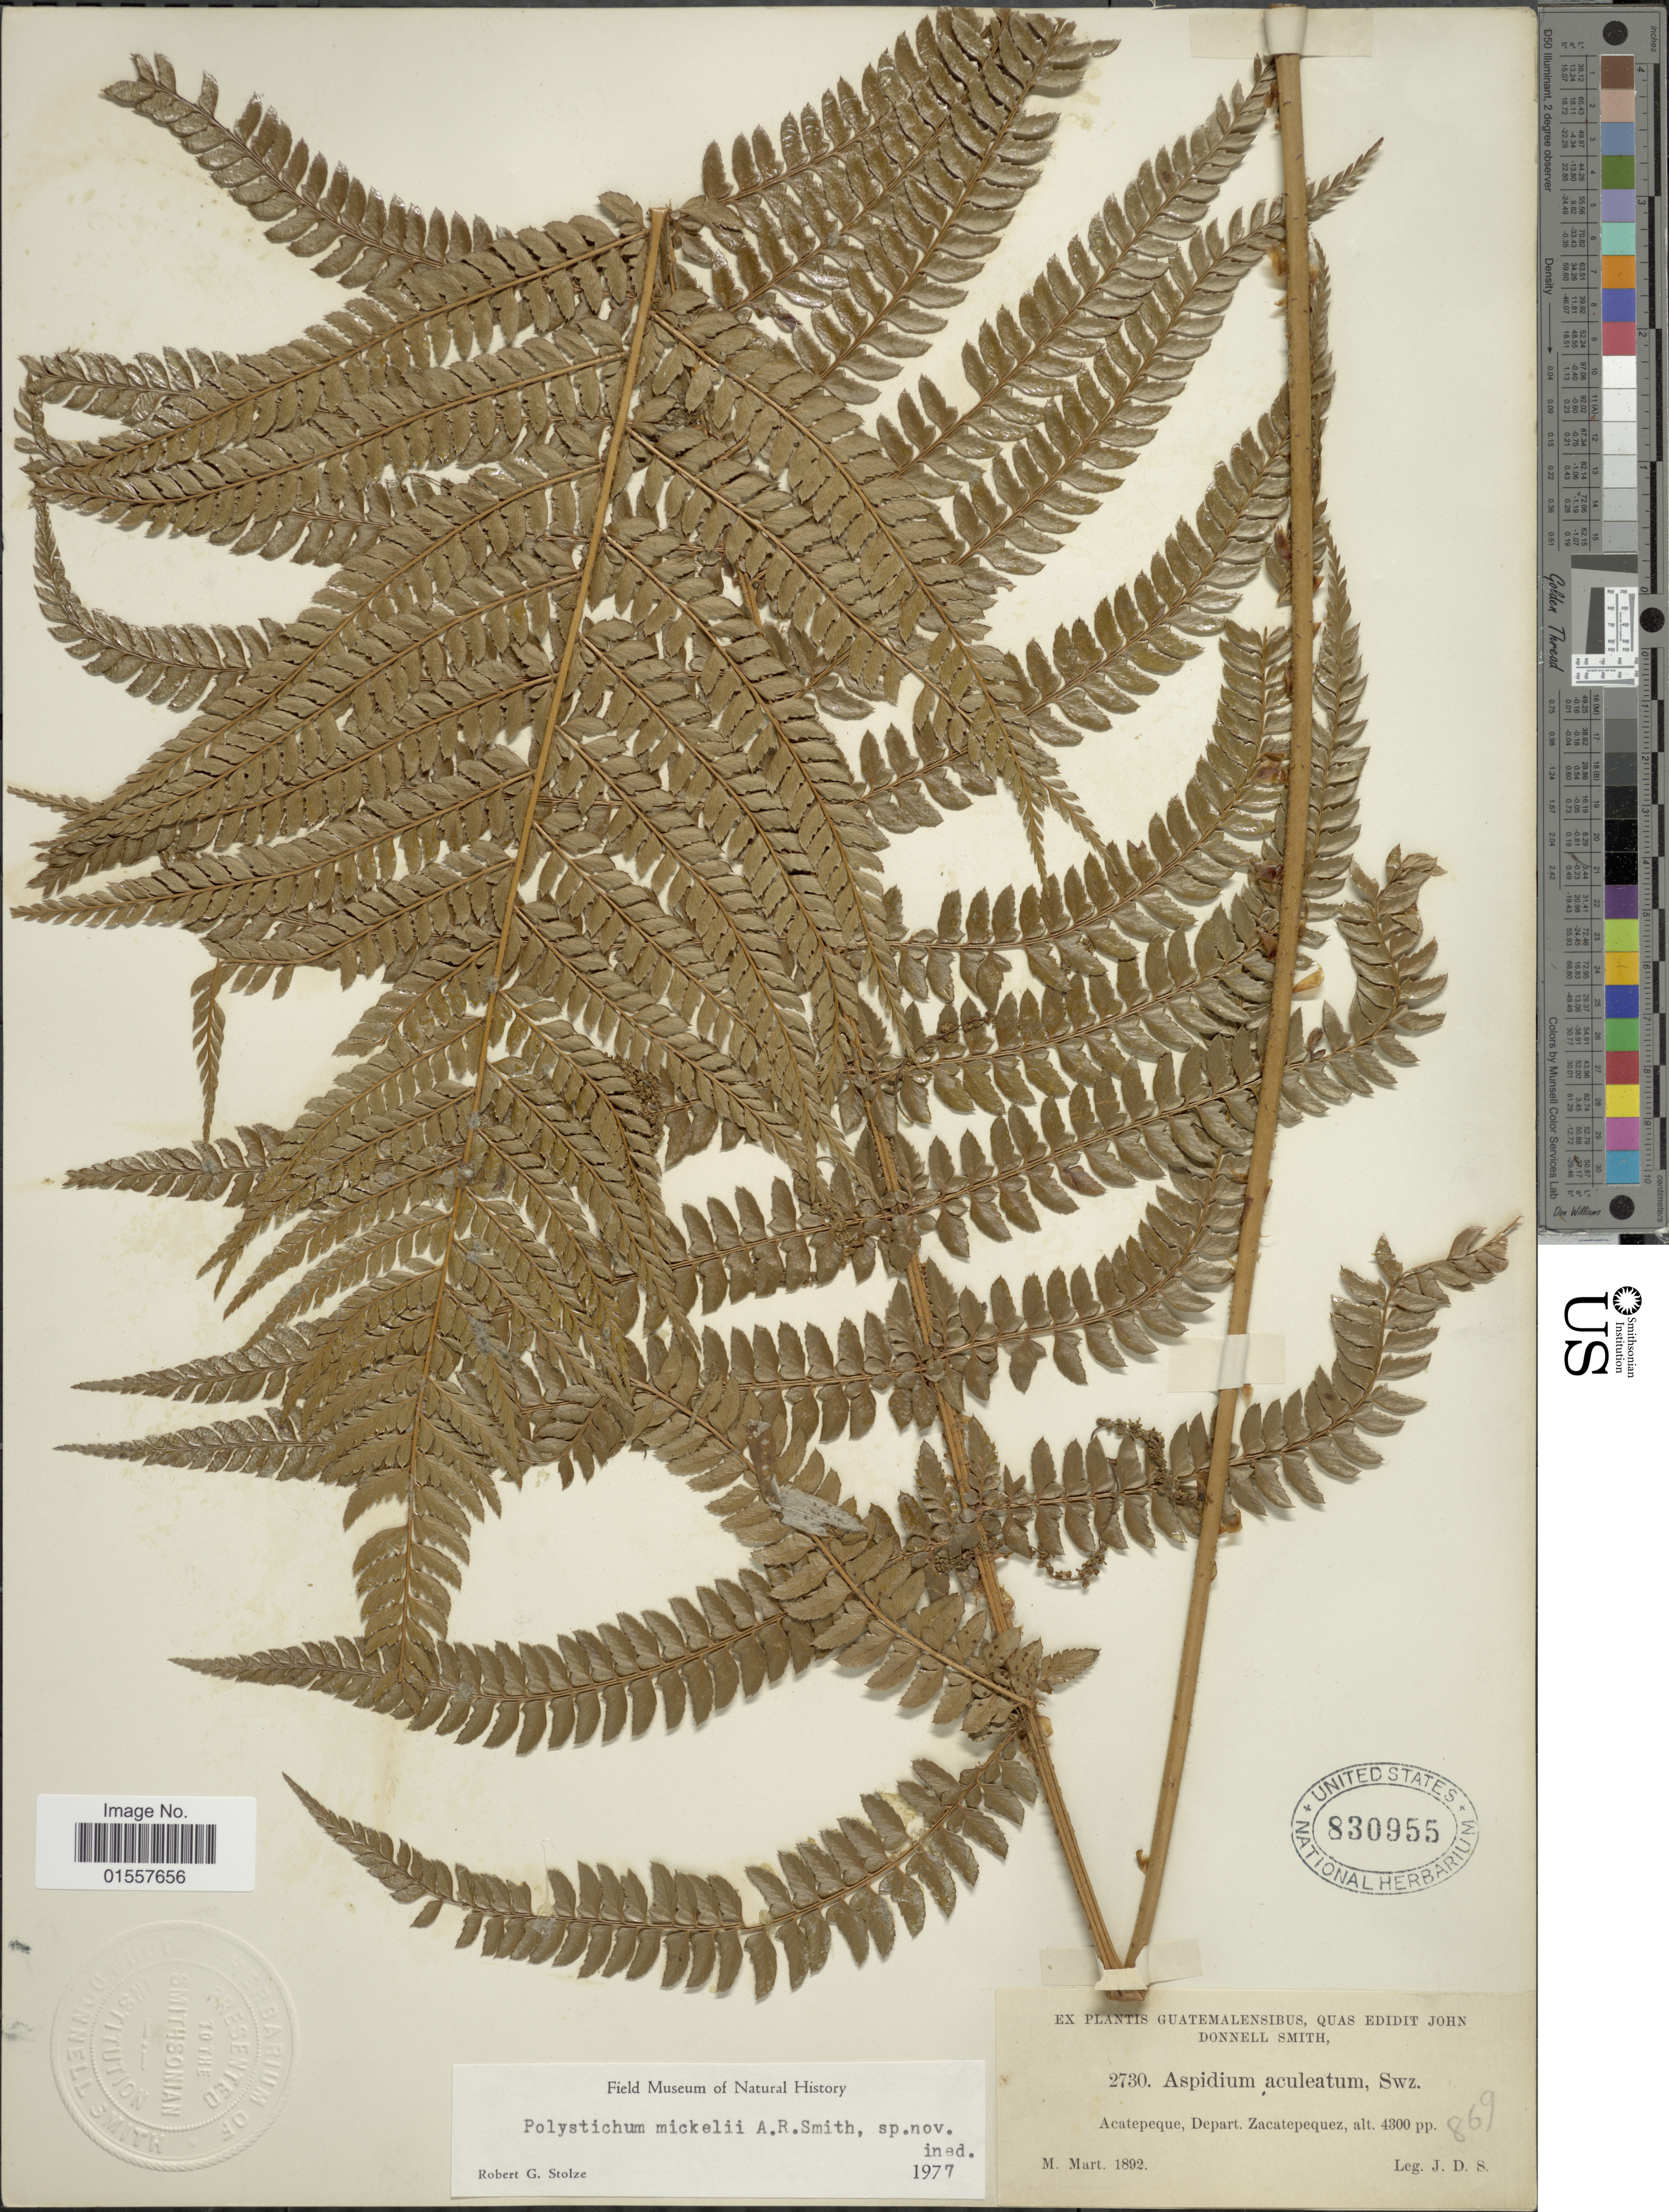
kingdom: Plantae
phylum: Tracheophyta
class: Polypodiopsida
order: Polypodiales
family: Dryopteridaceae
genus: Polystichum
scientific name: Polystichum mickelii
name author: A.R. Sm.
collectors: J. Donnell Smith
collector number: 2730/869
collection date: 1892-03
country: Guatemala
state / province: Sacatepéquez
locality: Acatepeque, Deaprt. Zacatepequez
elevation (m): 1311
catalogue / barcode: US 830955